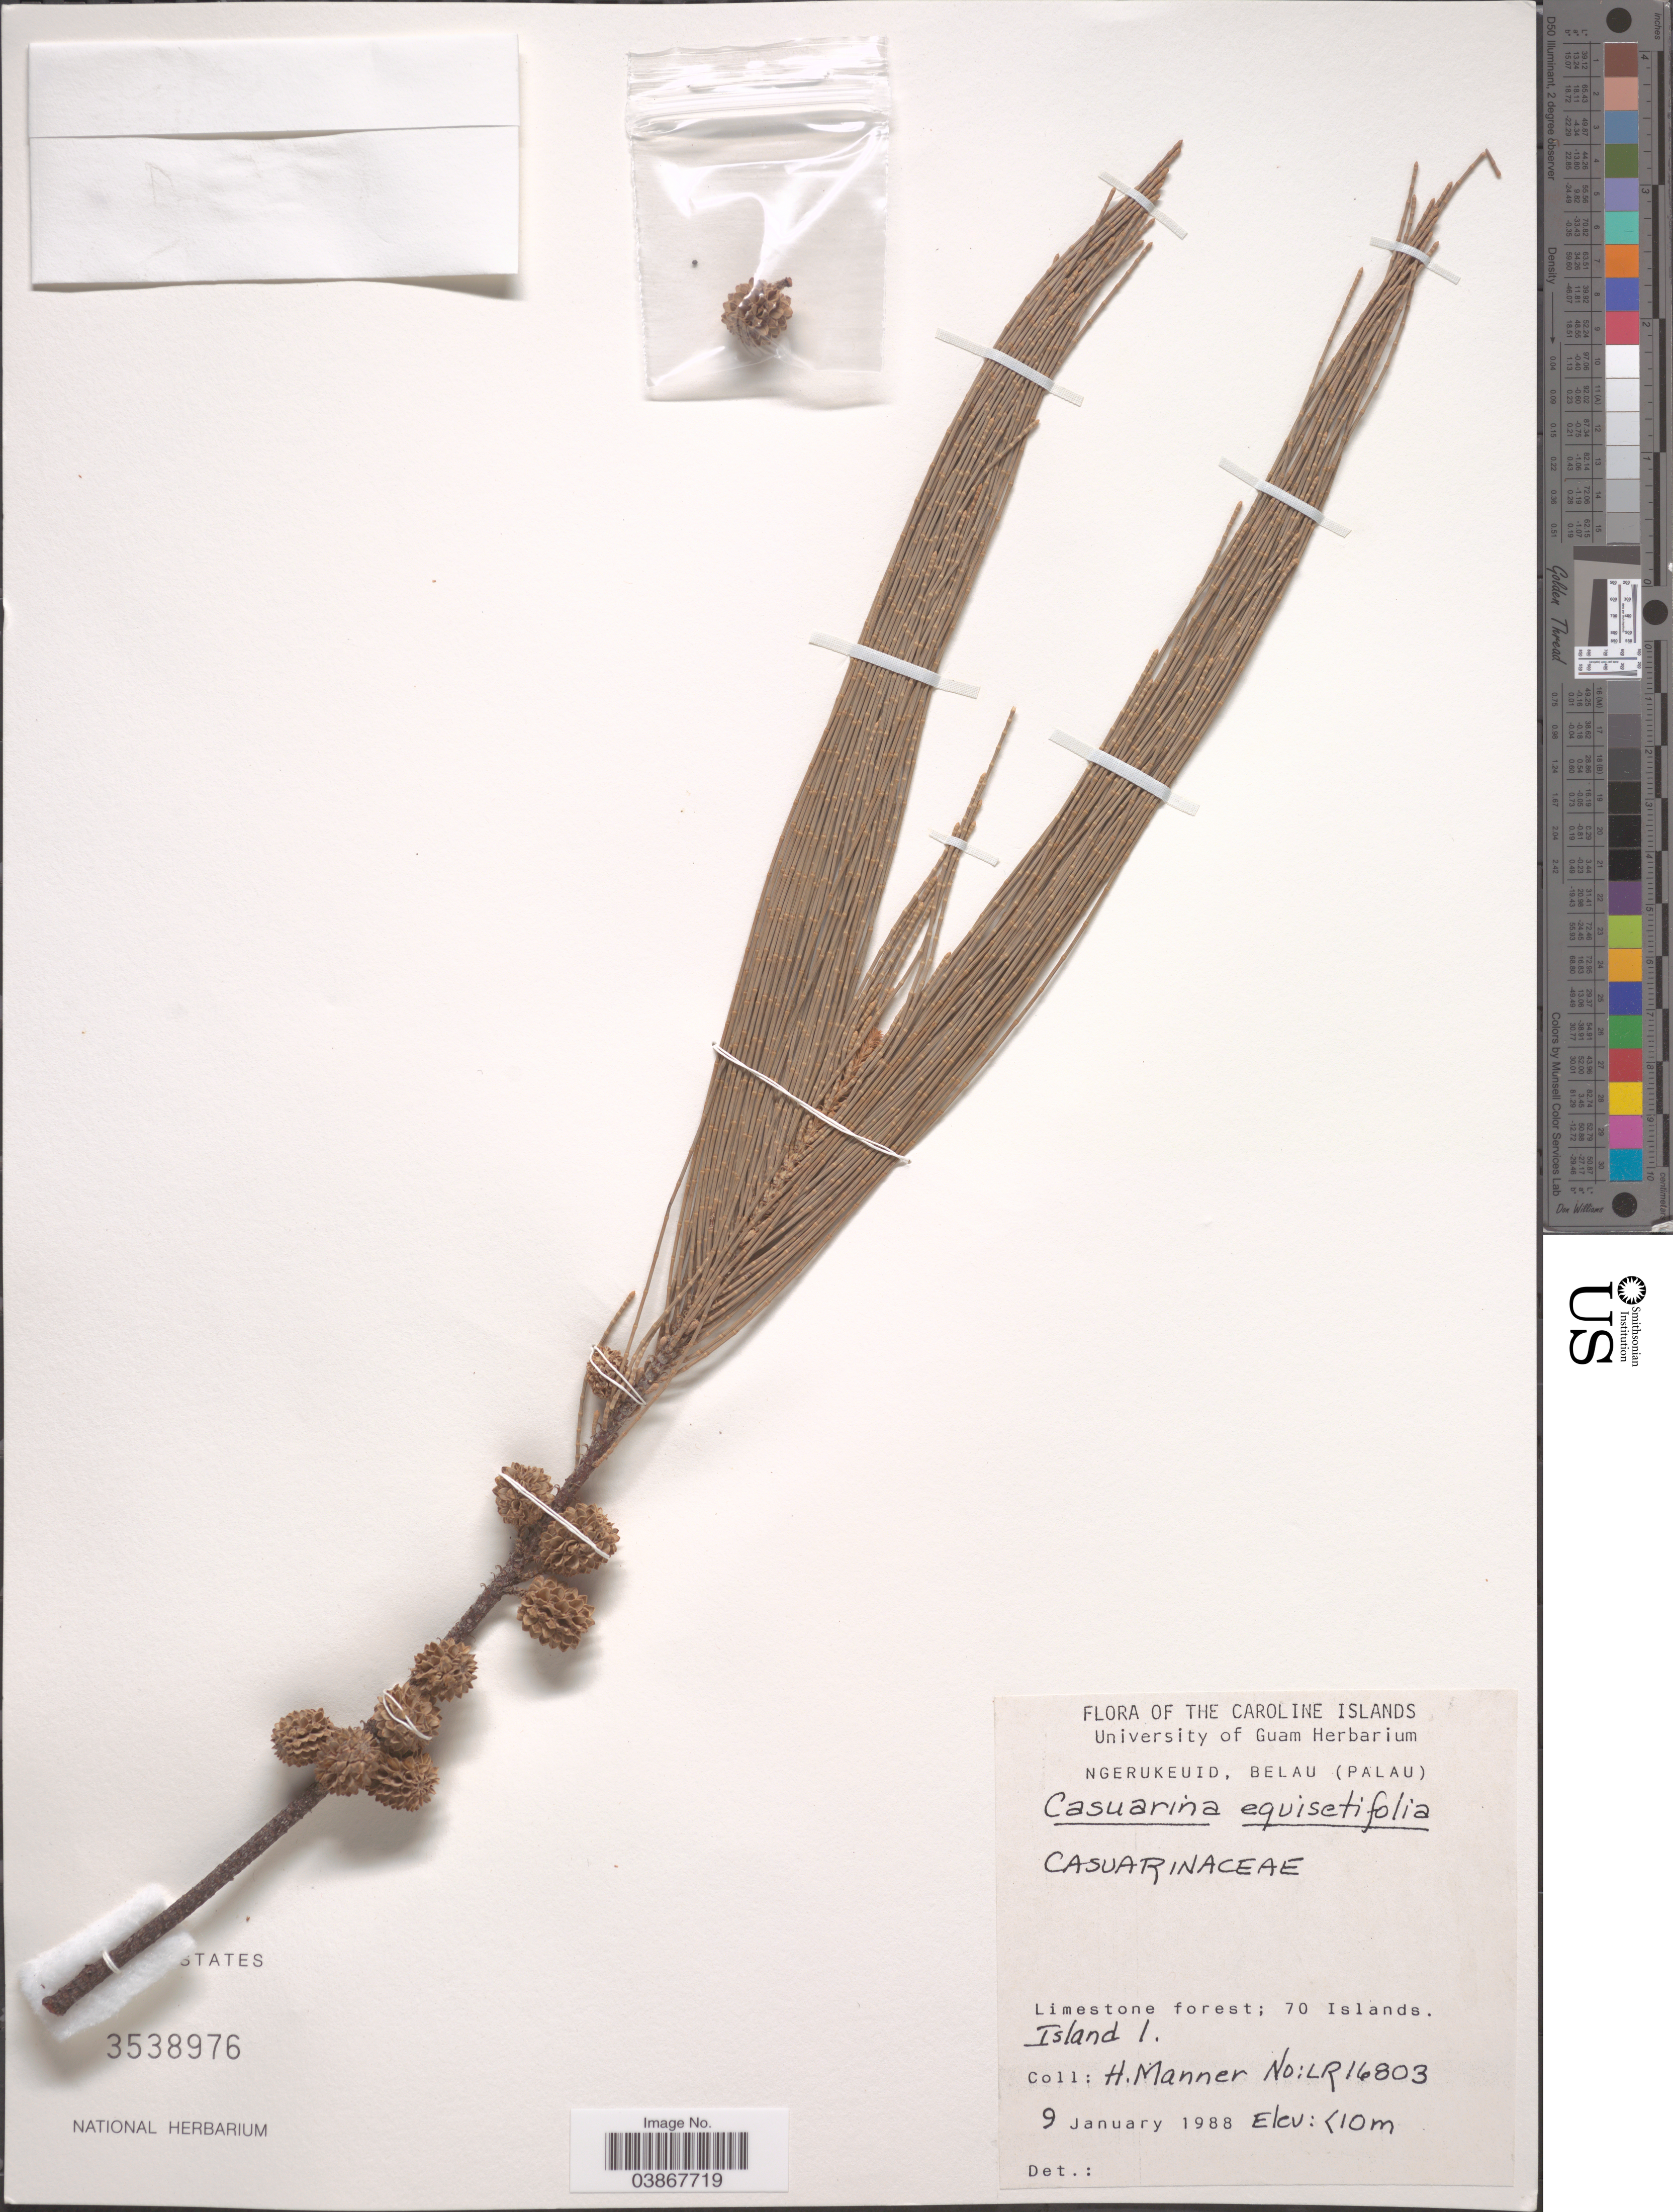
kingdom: Plantae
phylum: Tracheophyta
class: Magnoliopsida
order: Fagales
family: Casuarinaceae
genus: Casuarina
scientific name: Casuarina equisetifolia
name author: L.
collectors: H. Manner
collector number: LR16803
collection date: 1988-01-09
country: Palau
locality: Caroline Islands. Ngerukeuid, Belau (Palau). Limestone forest: 70 Islands. Island I.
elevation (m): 10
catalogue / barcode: US 3538976